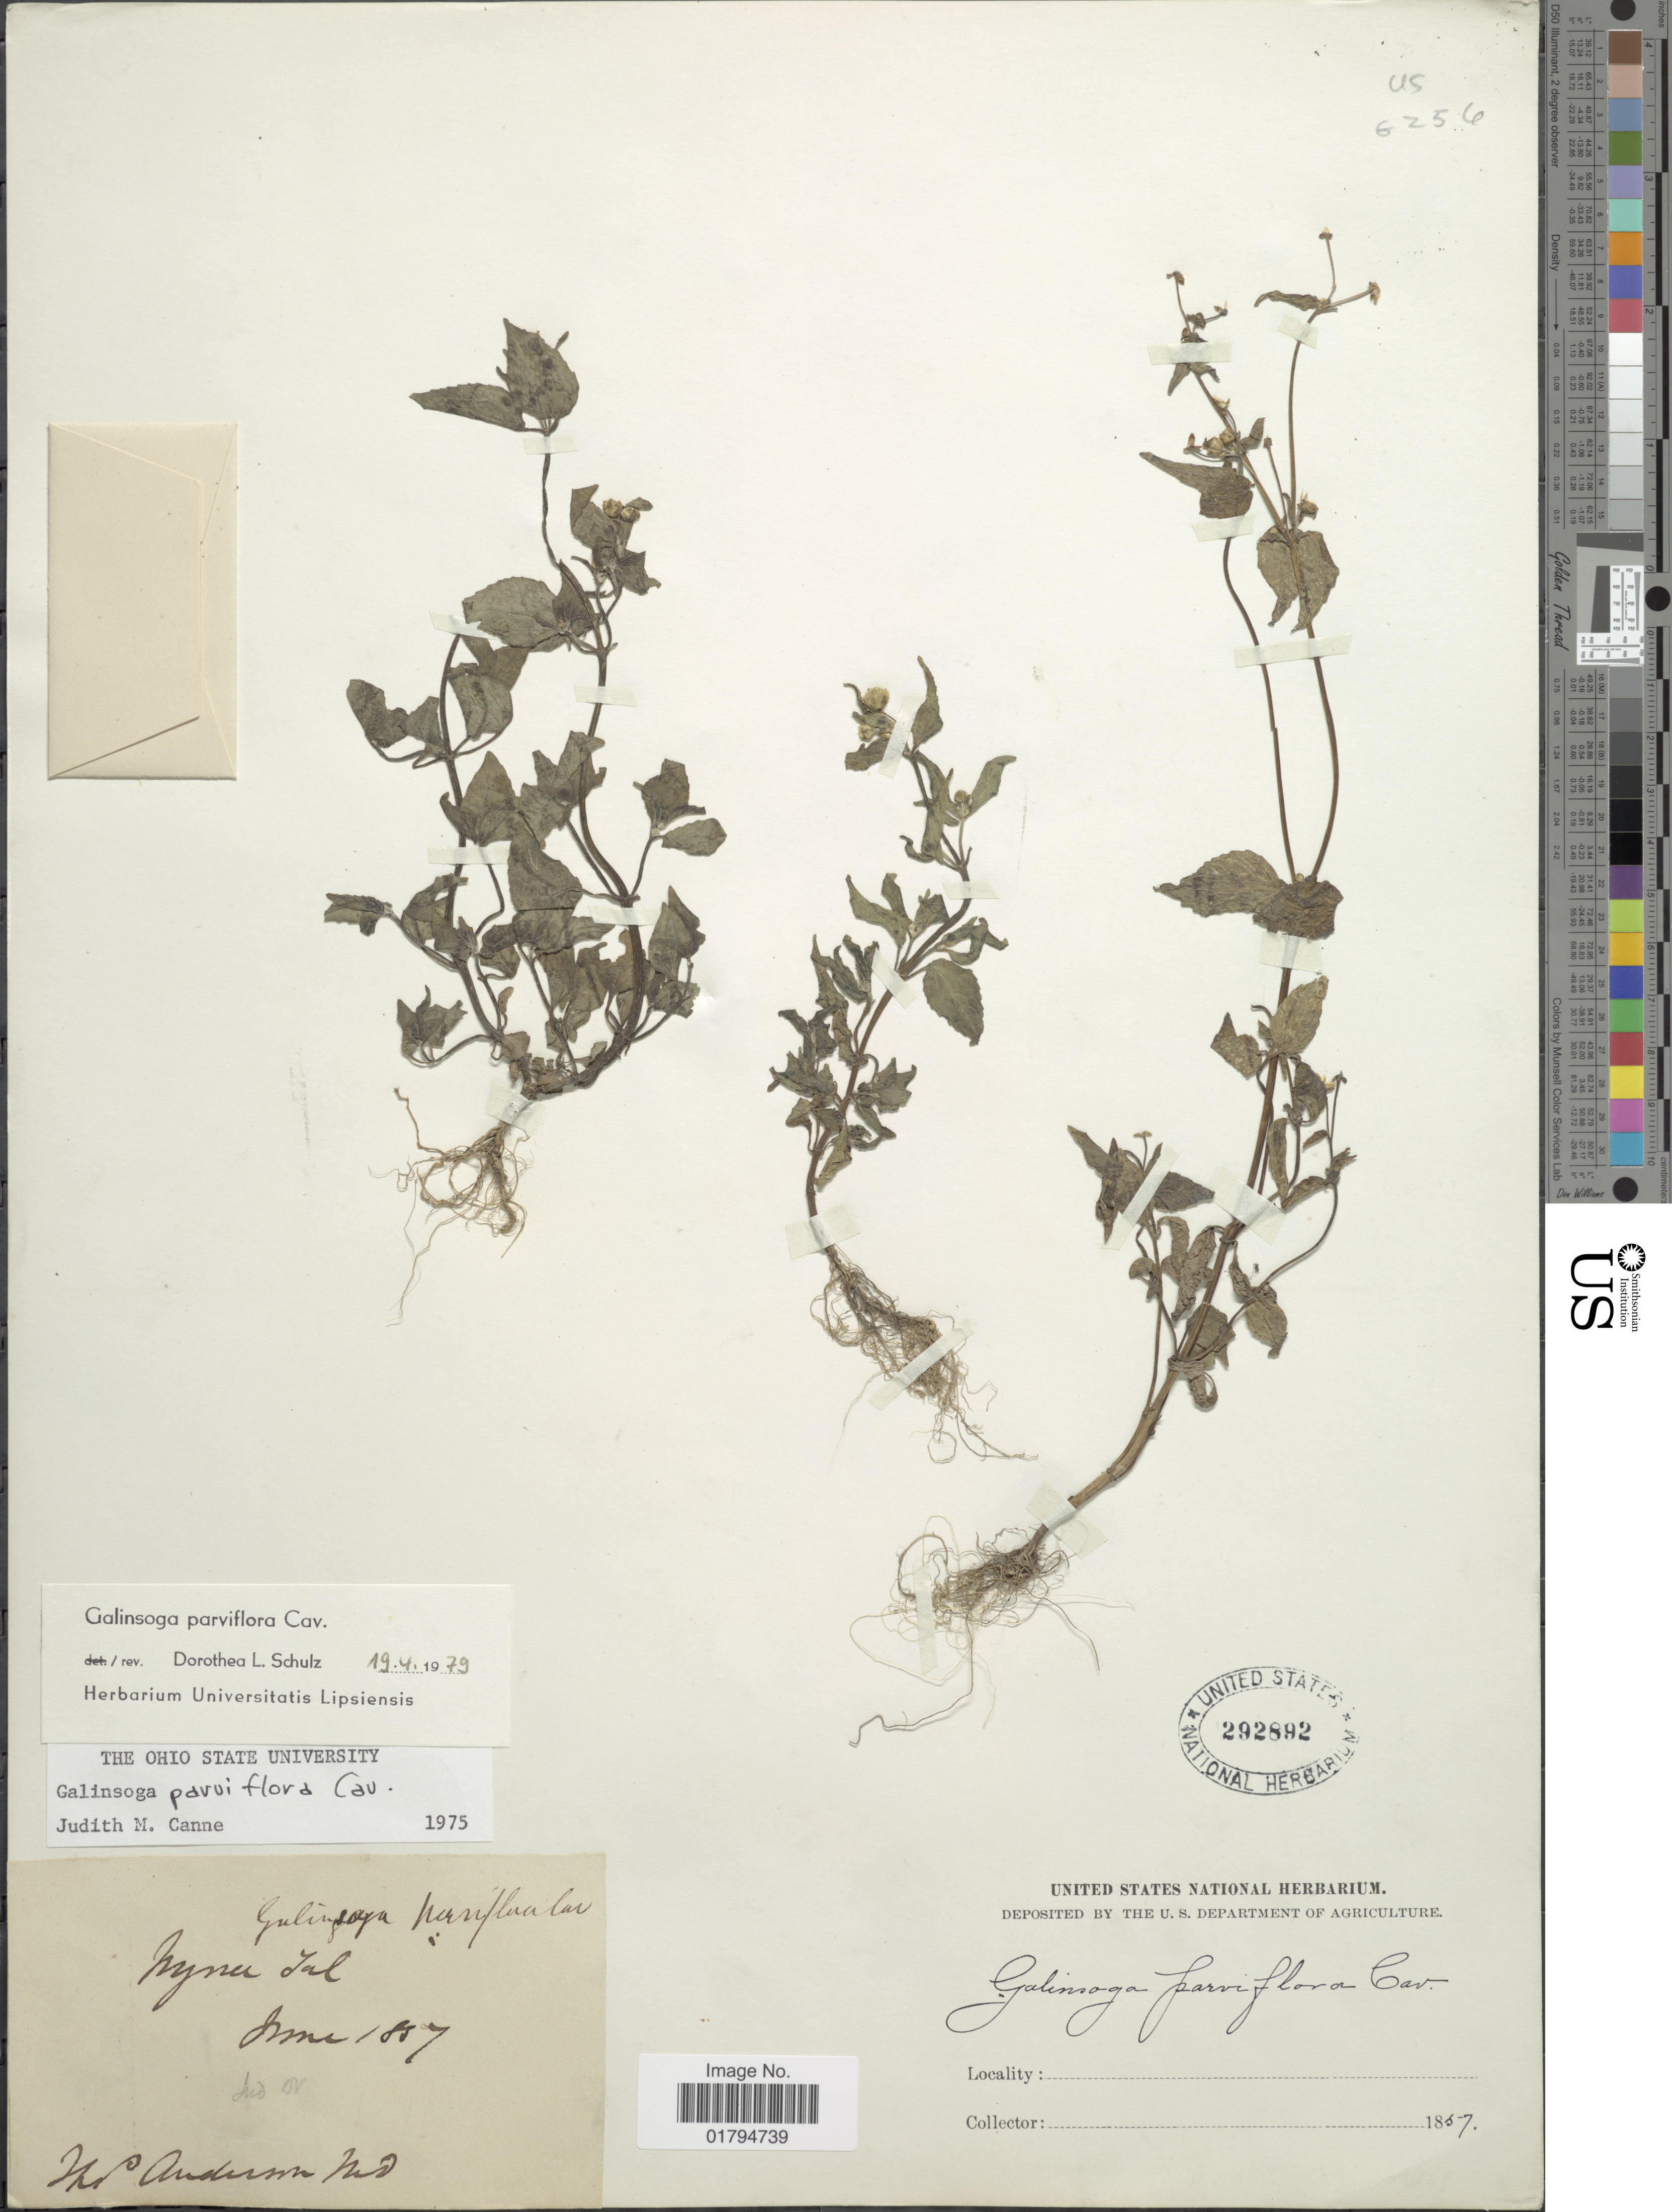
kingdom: Plantae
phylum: Tracheophyta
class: Magnoliopsida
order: Asterales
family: Asteraceae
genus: Galinsoga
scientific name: Galinsoga parviflora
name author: Cav.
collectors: Andersson, --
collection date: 1857-06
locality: Nynu Tal. [interpreted]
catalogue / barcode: US 292892